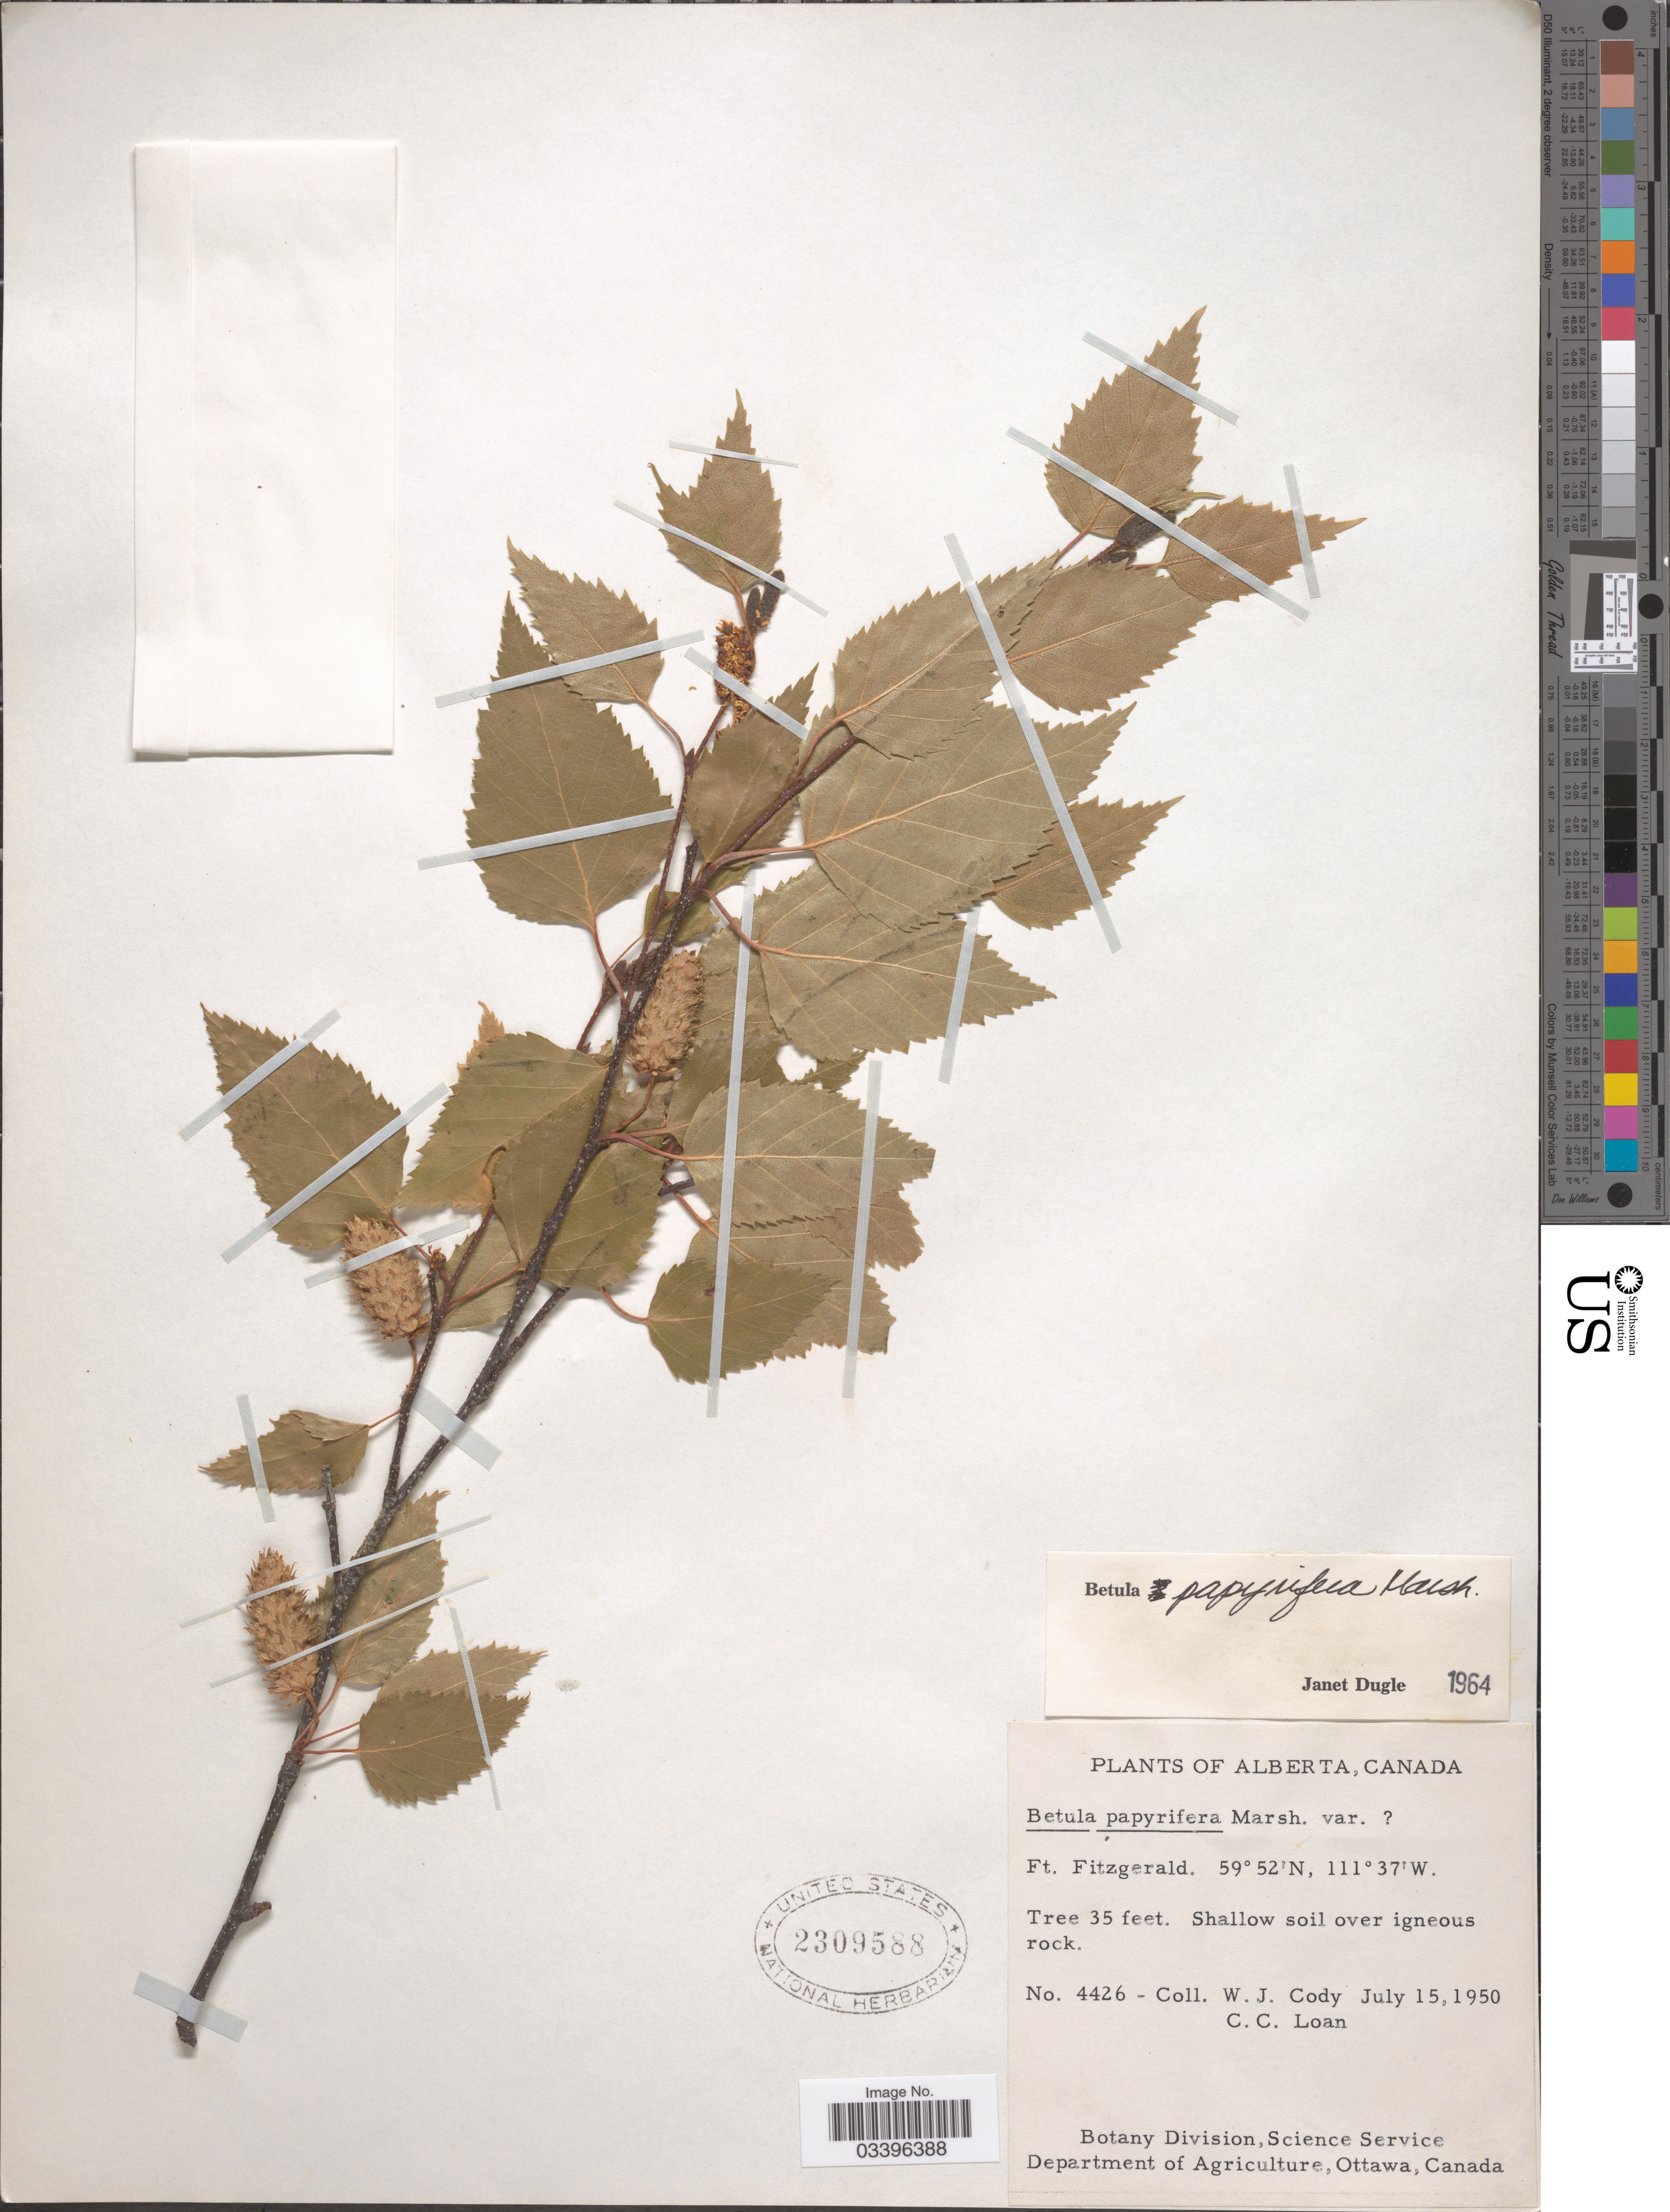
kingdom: Plantae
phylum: Tracheophyta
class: Magnoliopsida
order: Fagales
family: Betulaceae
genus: Betula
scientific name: Betula papyrifera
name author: Marshall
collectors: W. Cody & C. Loan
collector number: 4426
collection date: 1950-07-15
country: Canada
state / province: Alberta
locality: Ft. Fitzgerald.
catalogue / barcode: US 2309588